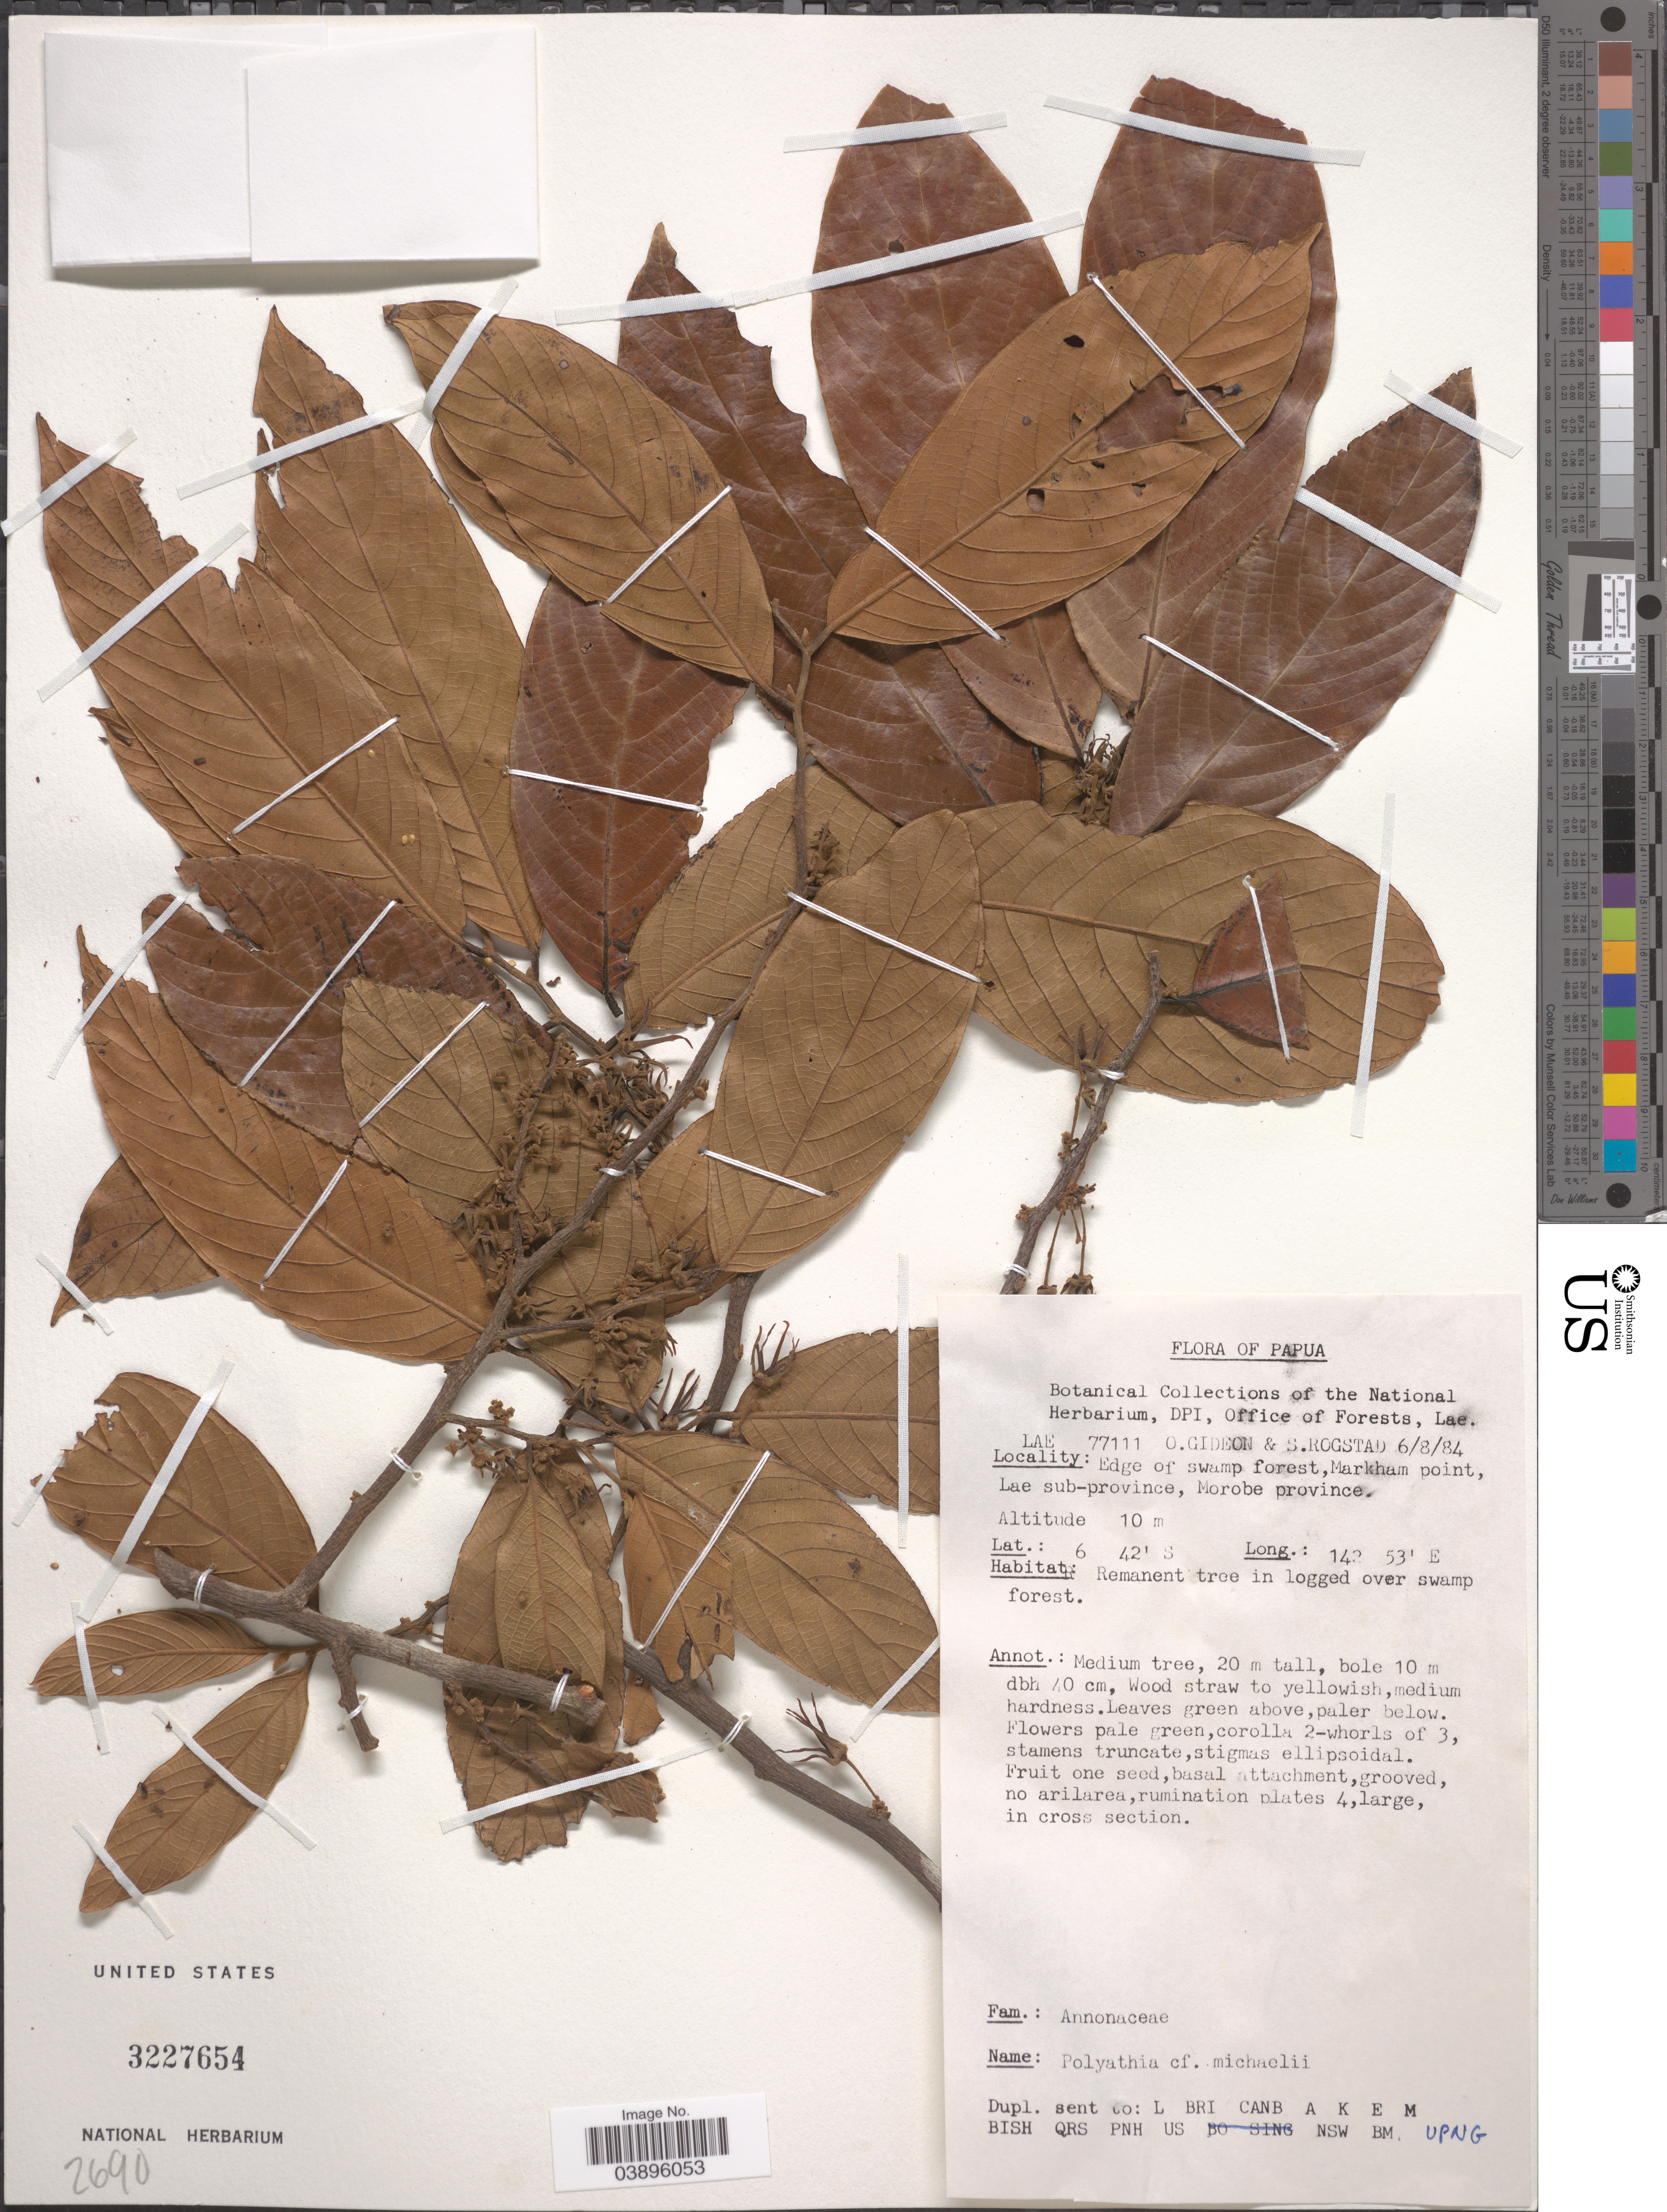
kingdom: Plantae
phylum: Tracheophyta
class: Magnoliopsida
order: Magnoliales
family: Annonaceae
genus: Monoon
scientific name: Monoon michaelii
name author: (C.T. White) B. Xue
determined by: Wagner, W. L., (BOT), Smithsonian Institution - National Museum of Natural History (UNITED STATES)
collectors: O. Gideon & S. Rogstad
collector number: LAE 77111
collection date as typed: Transcribed d/m/y: 6/8/84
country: Papua New Guinea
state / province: Morobe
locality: Edge of swamp forest, Markham point, Lae sub-province.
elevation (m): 10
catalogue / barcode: US 3227654